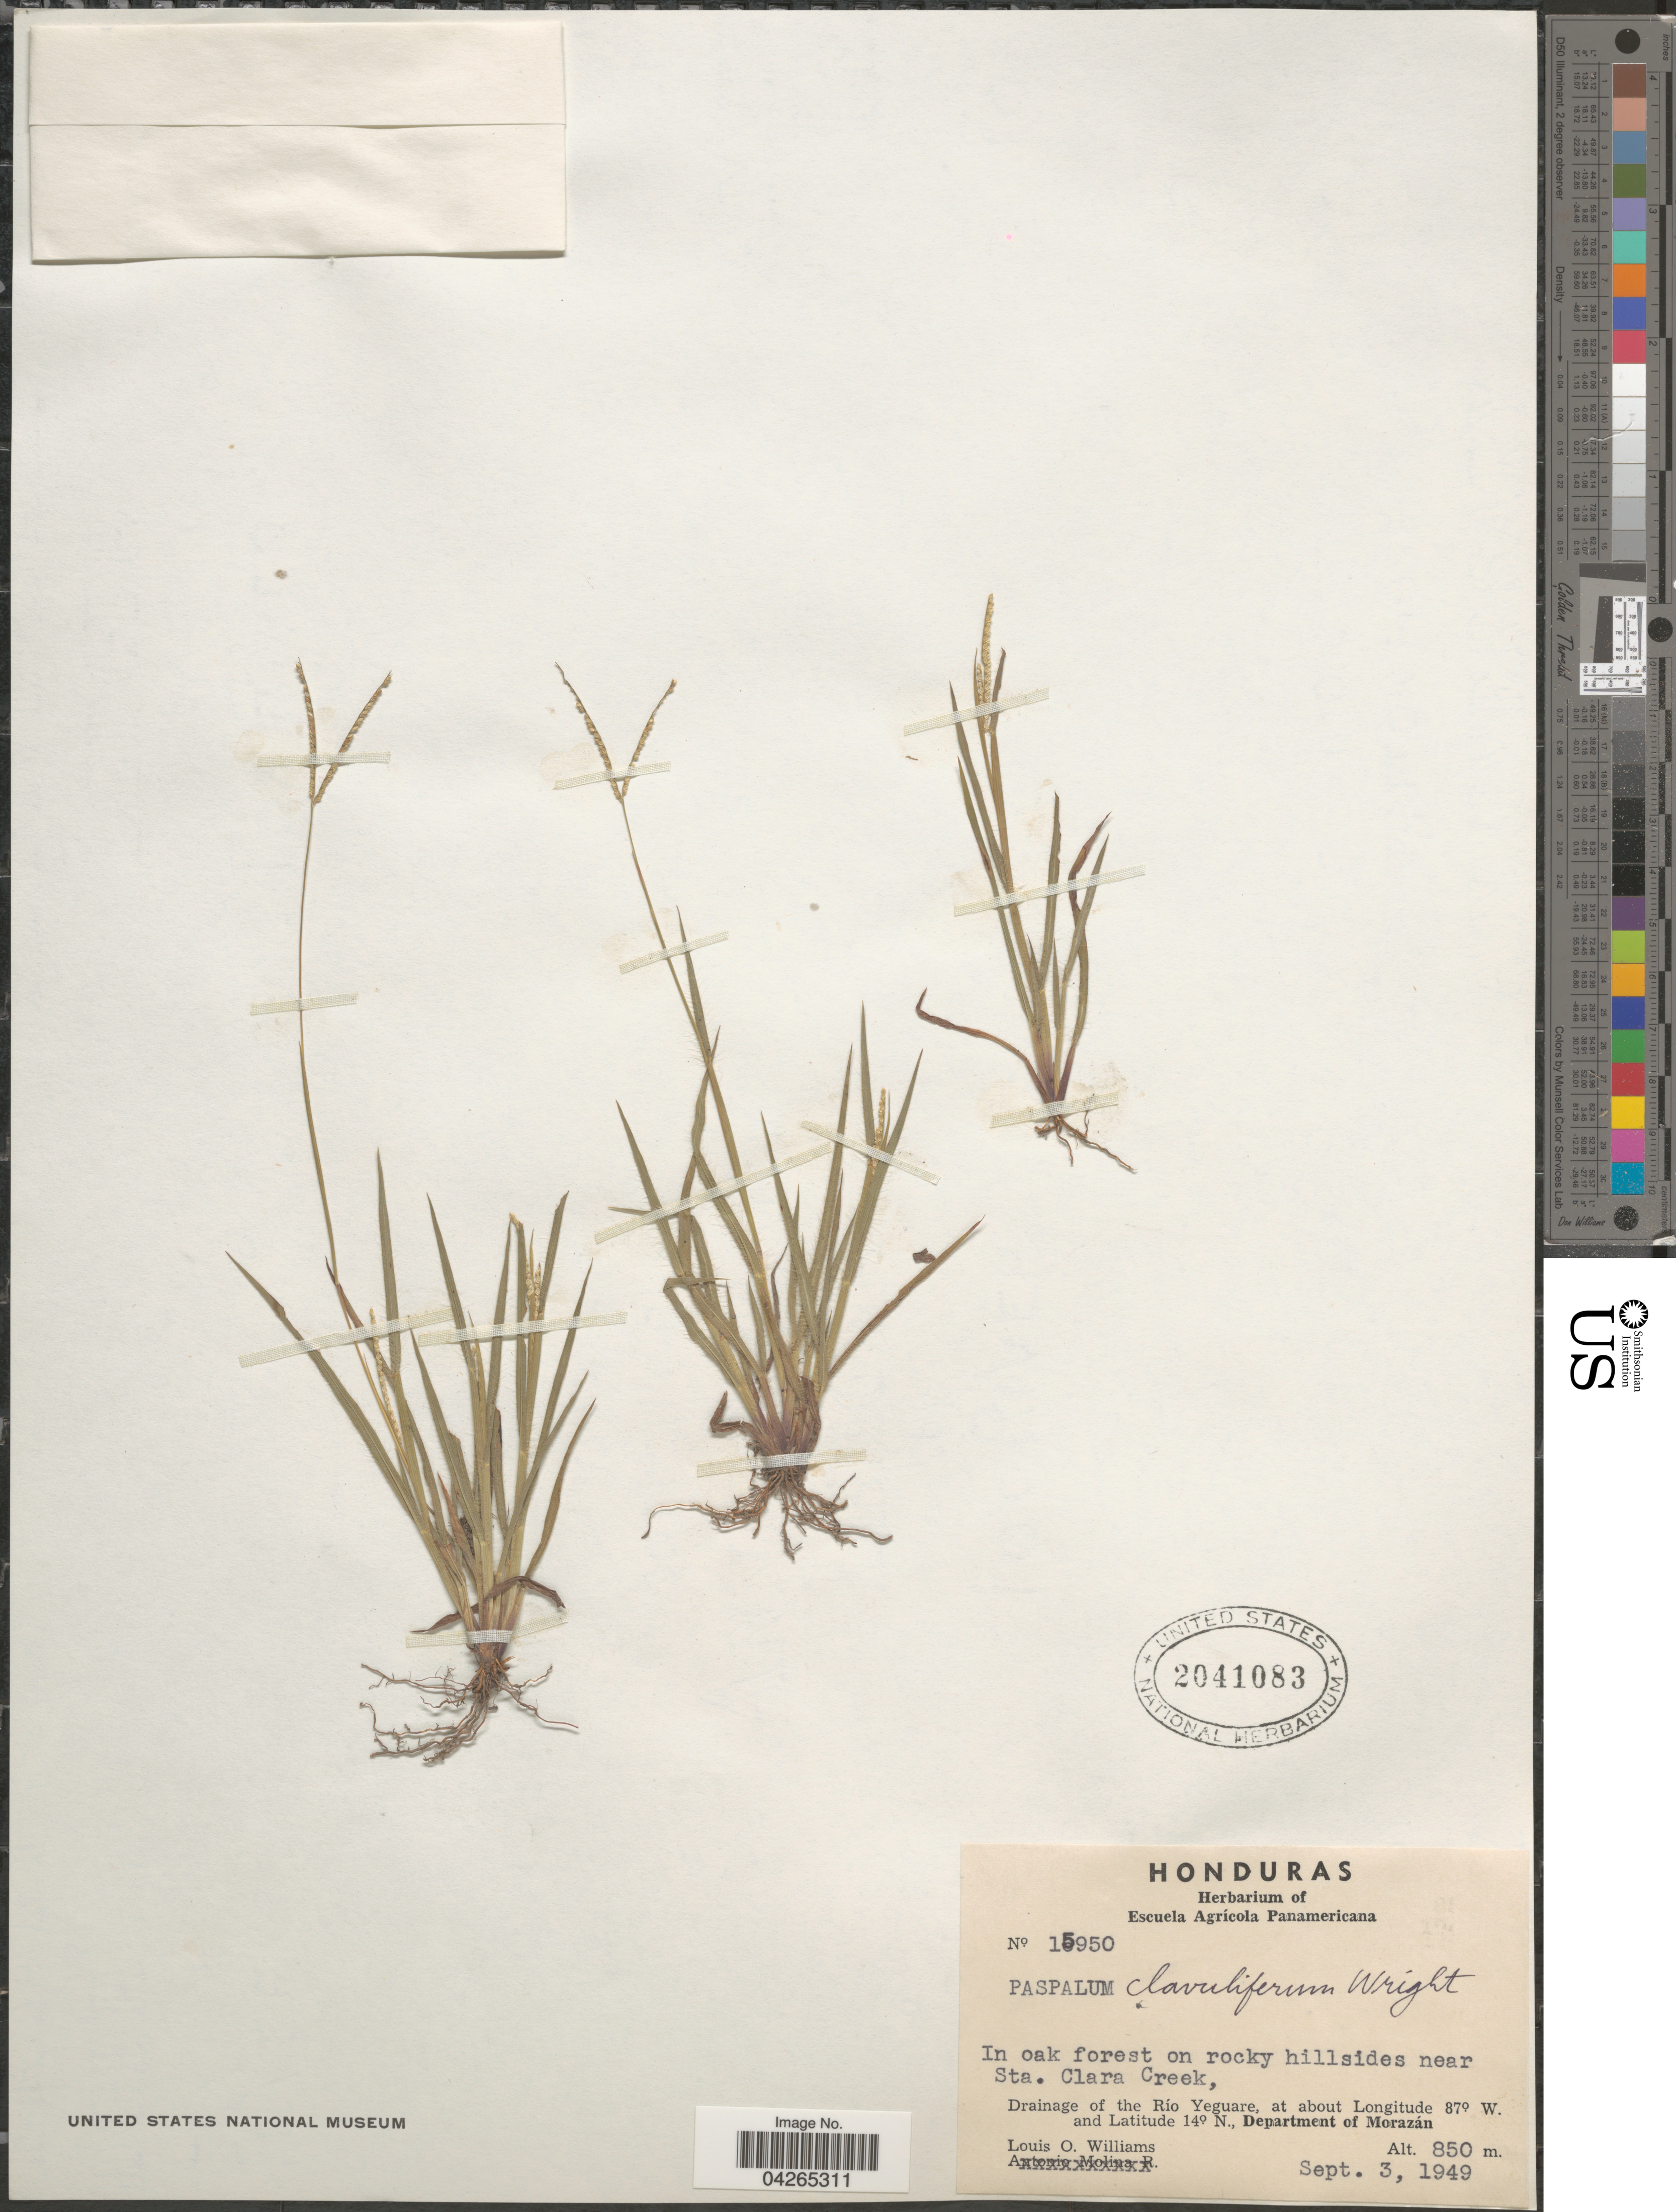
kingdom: Plantae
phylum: Tracheophyta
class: Liliopsida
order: Poales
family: Poaceae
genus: Paspalum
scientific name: Paspalum claviliferum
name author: C. Wright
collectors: L. O. Williams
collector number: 15950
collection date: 1949-09-03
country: Honduras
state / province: Fco. Morazán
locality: In oak forest on rocky hillsides near Sta. Clara Creek, Drainage of the Río Yeguare, Department of Morazán.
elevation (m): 850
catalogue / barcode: US 2041083